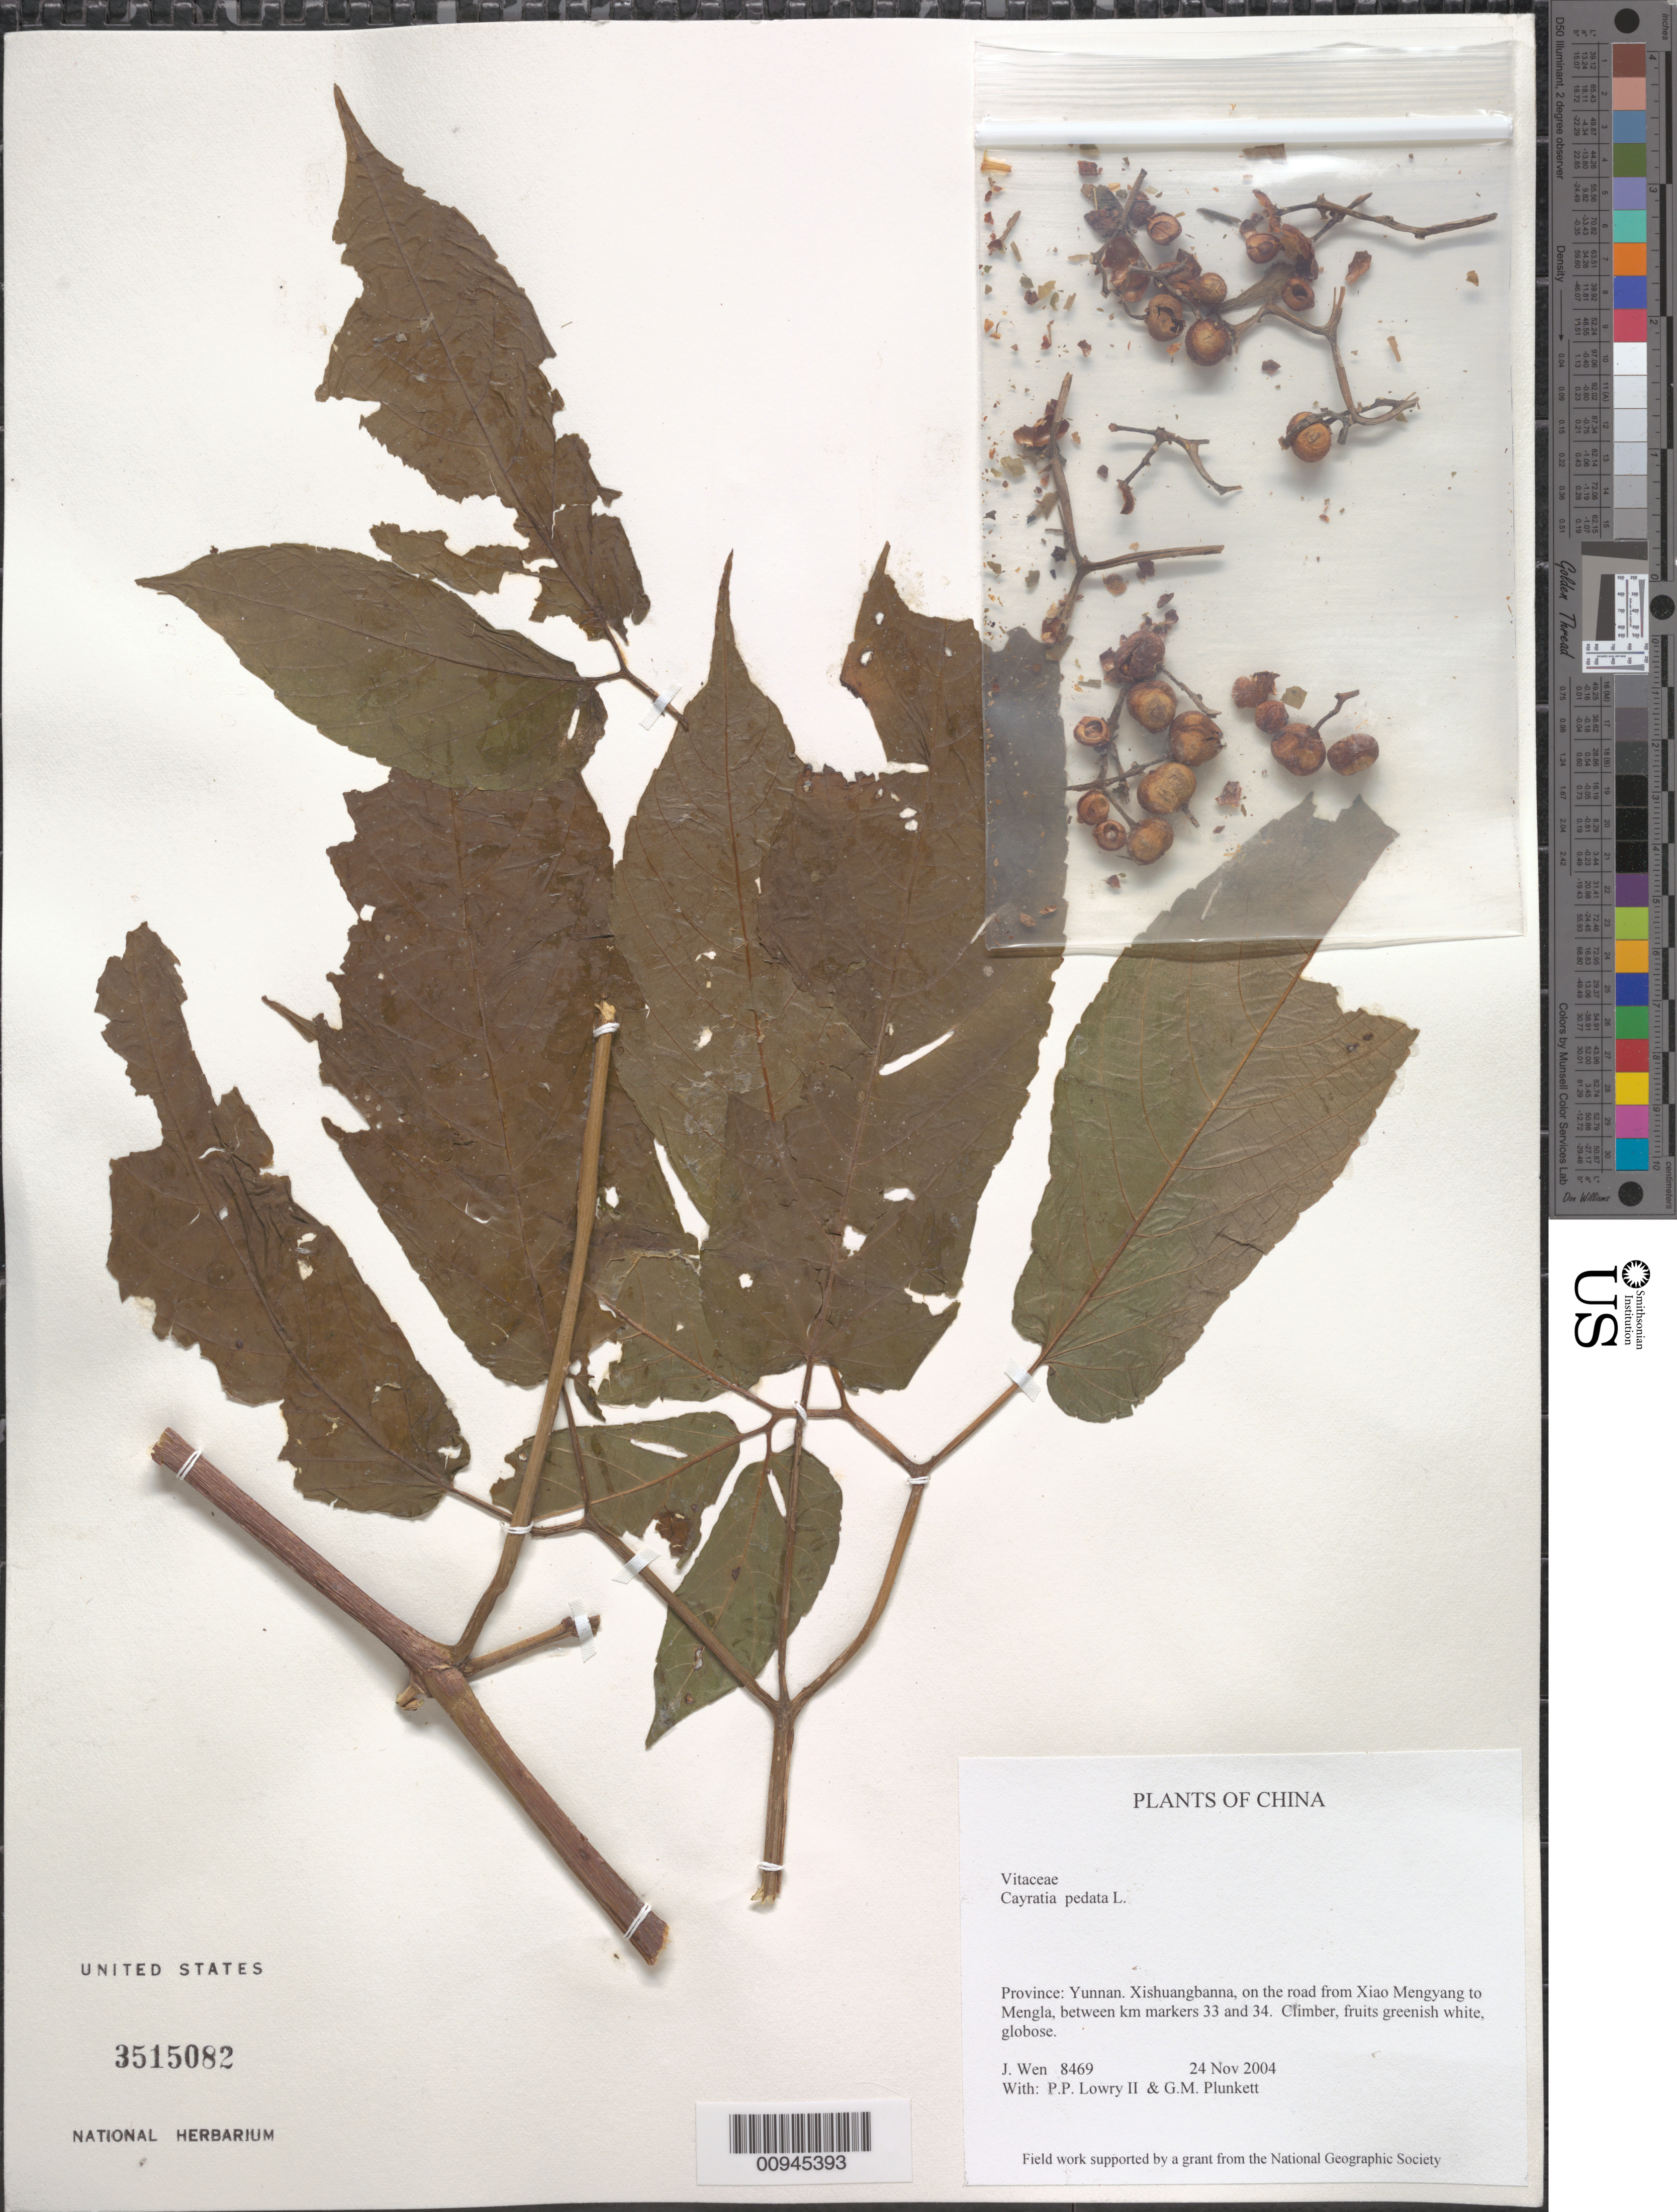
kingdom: Plantae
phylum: Tracheophyta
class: Magnoliopsida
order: Vitales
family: Vitaceae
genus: Cayratia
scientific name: Cayratia pedata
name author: (Lour.) Gagnep.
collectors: J. Wen, P. P. Lowry & G. M. Plunkett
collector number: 8469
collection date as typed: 24 Nov 2004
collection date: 2004-11-24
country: China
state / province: Yunnan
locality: Xishuangbanna, on the road from Xiao Mengyang to Mengla, between km markers 33 and 34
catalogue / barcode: US 3515082